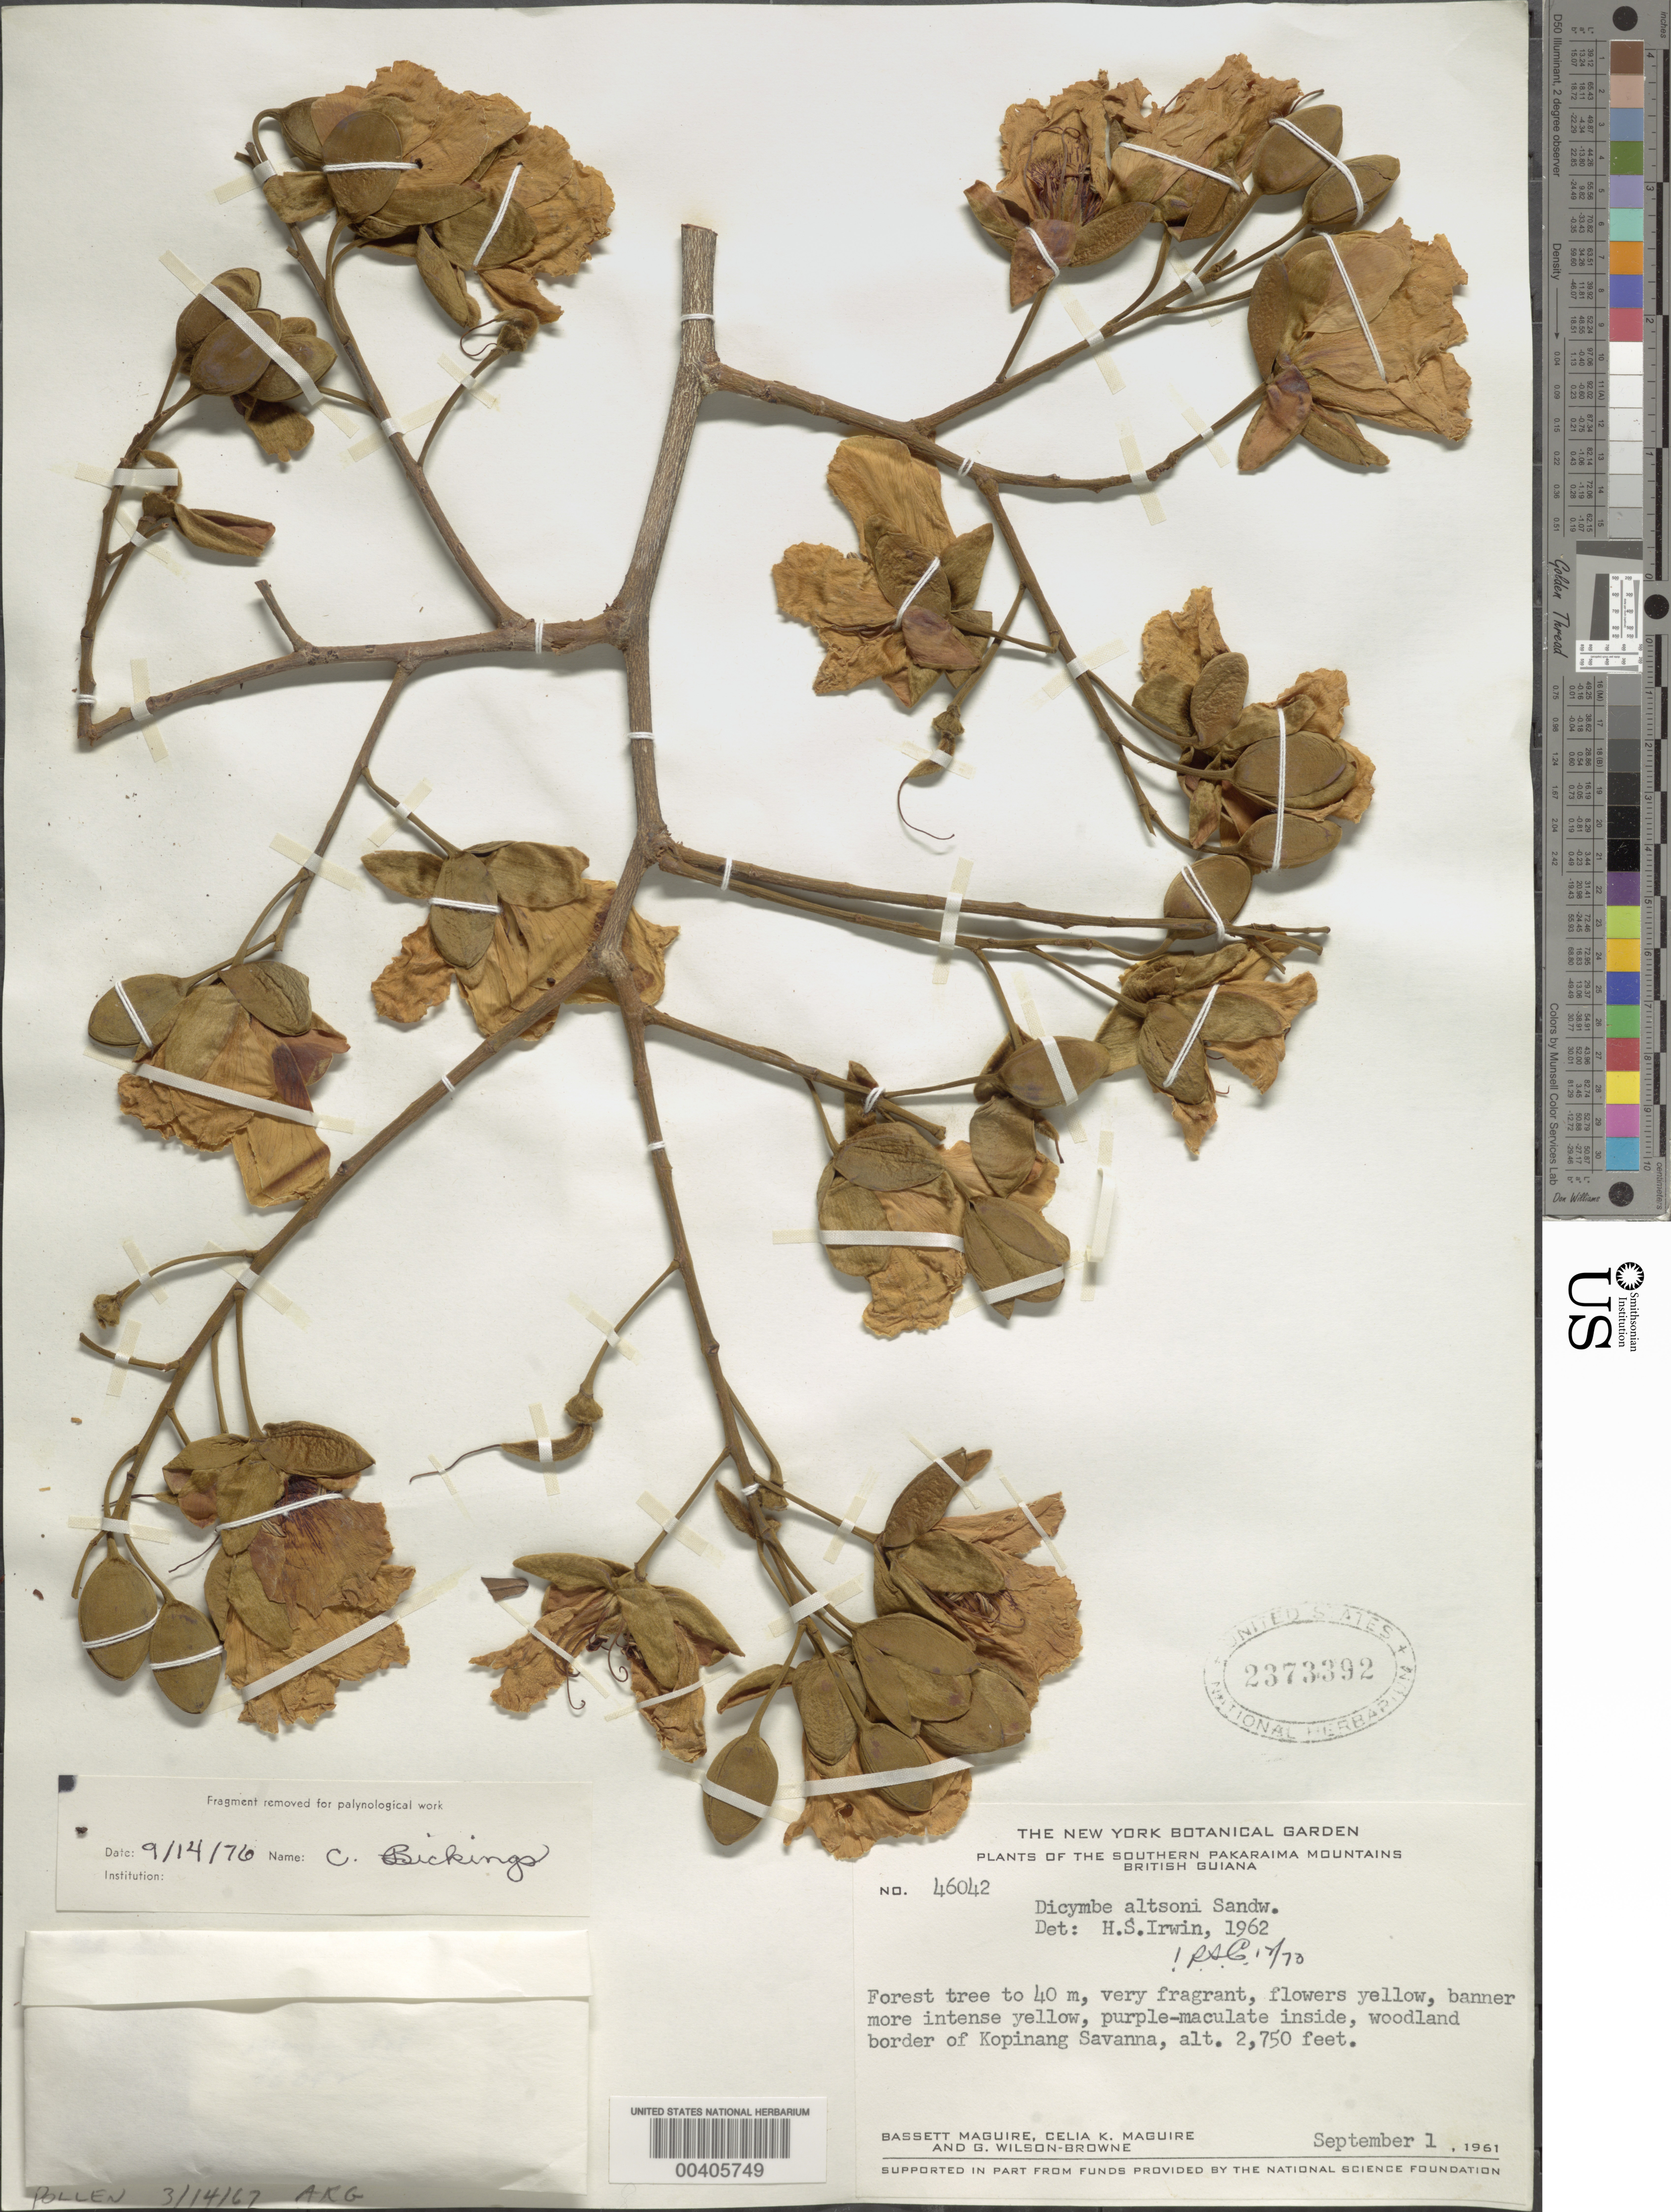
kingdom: Plantae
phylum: Tracheophyta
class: Magnoliopsida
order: Fabales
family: Fabaceae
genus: Dicymbe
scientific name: Dicymbe altsonii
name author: Sandwith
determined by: Cowan, R. S.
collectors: B. Maguire, C. K. Maguire & G. Wilson-Browne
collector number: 46042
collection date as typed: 01 Sep 1961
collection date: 1961-09-01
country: Guyana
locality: Southern pararaima mtns., woodland border of kopinang savanna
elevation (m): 838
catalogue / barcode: US 2373392